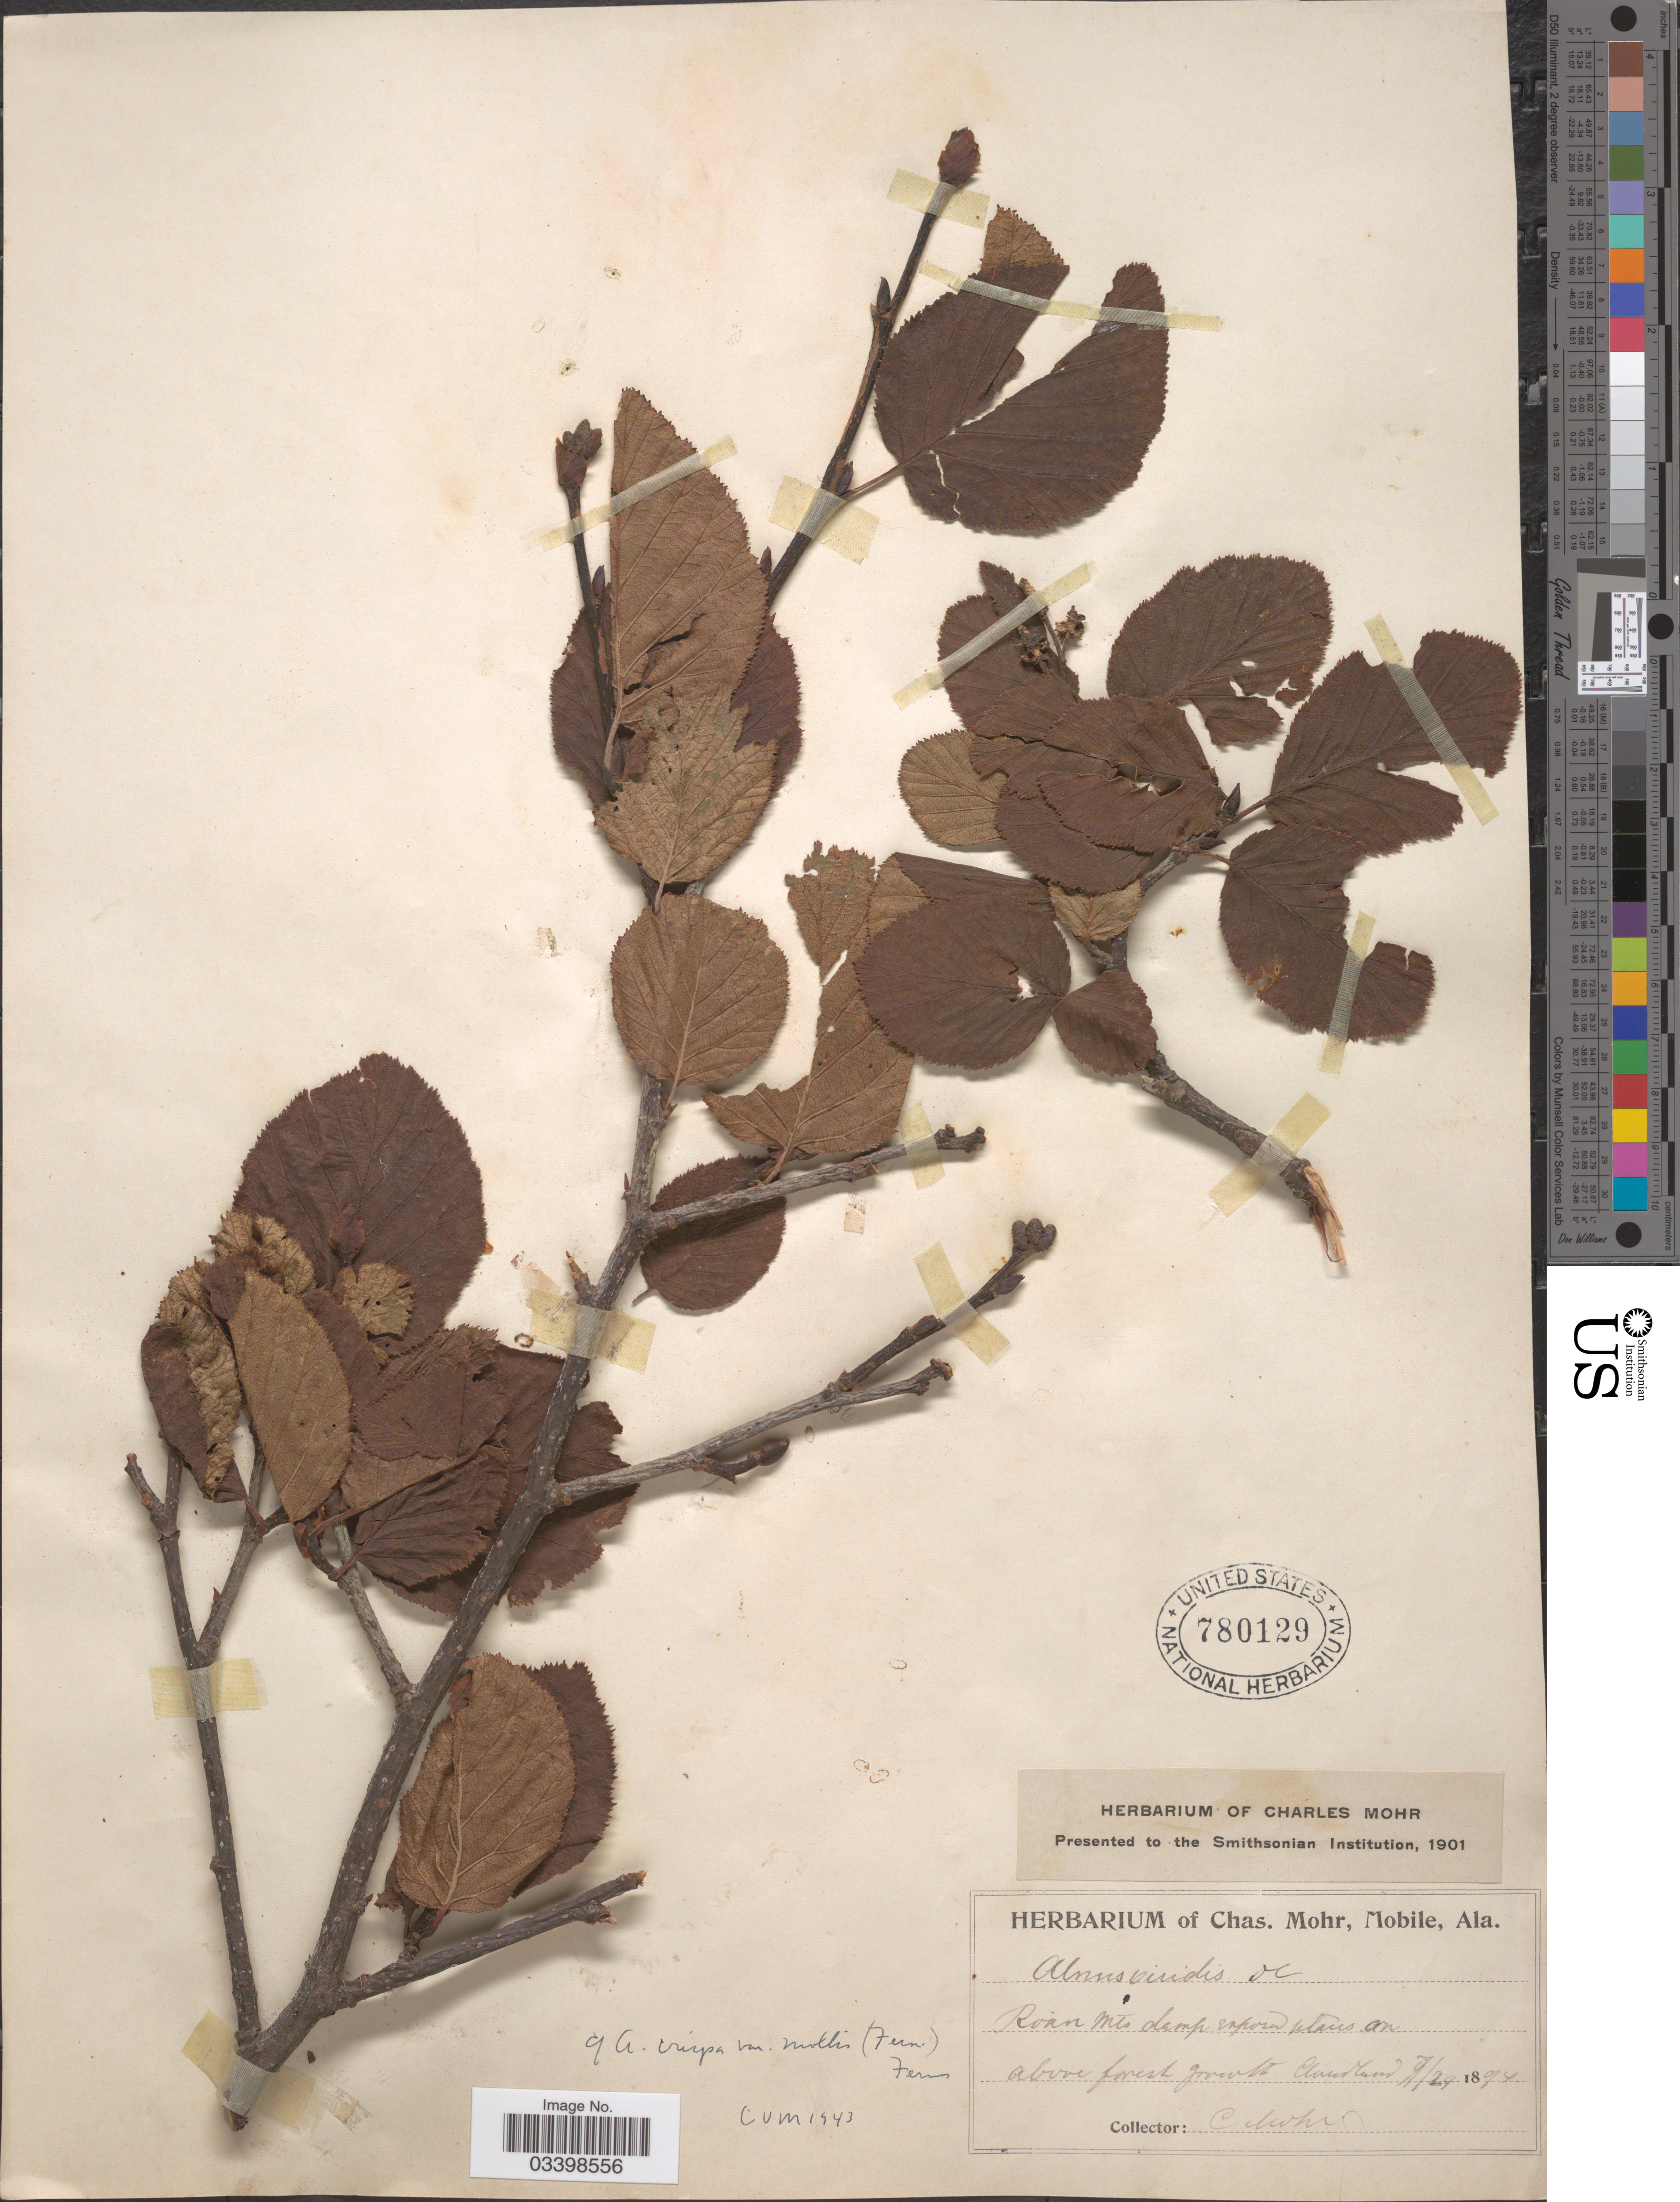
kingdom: Plantae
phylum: Tracheophyta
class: Magnoliopsida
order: Fagales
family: Betulaceae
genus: Alnus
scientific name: Alnus viridis subsp. crispa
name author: (Aiton) Turrill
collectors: Mohr, C. T. (herbarium)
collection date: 1894-07-29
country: United States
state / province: Tennessee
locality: Roan Mts ,above forest growth, Claremont.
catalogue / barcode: US 780129